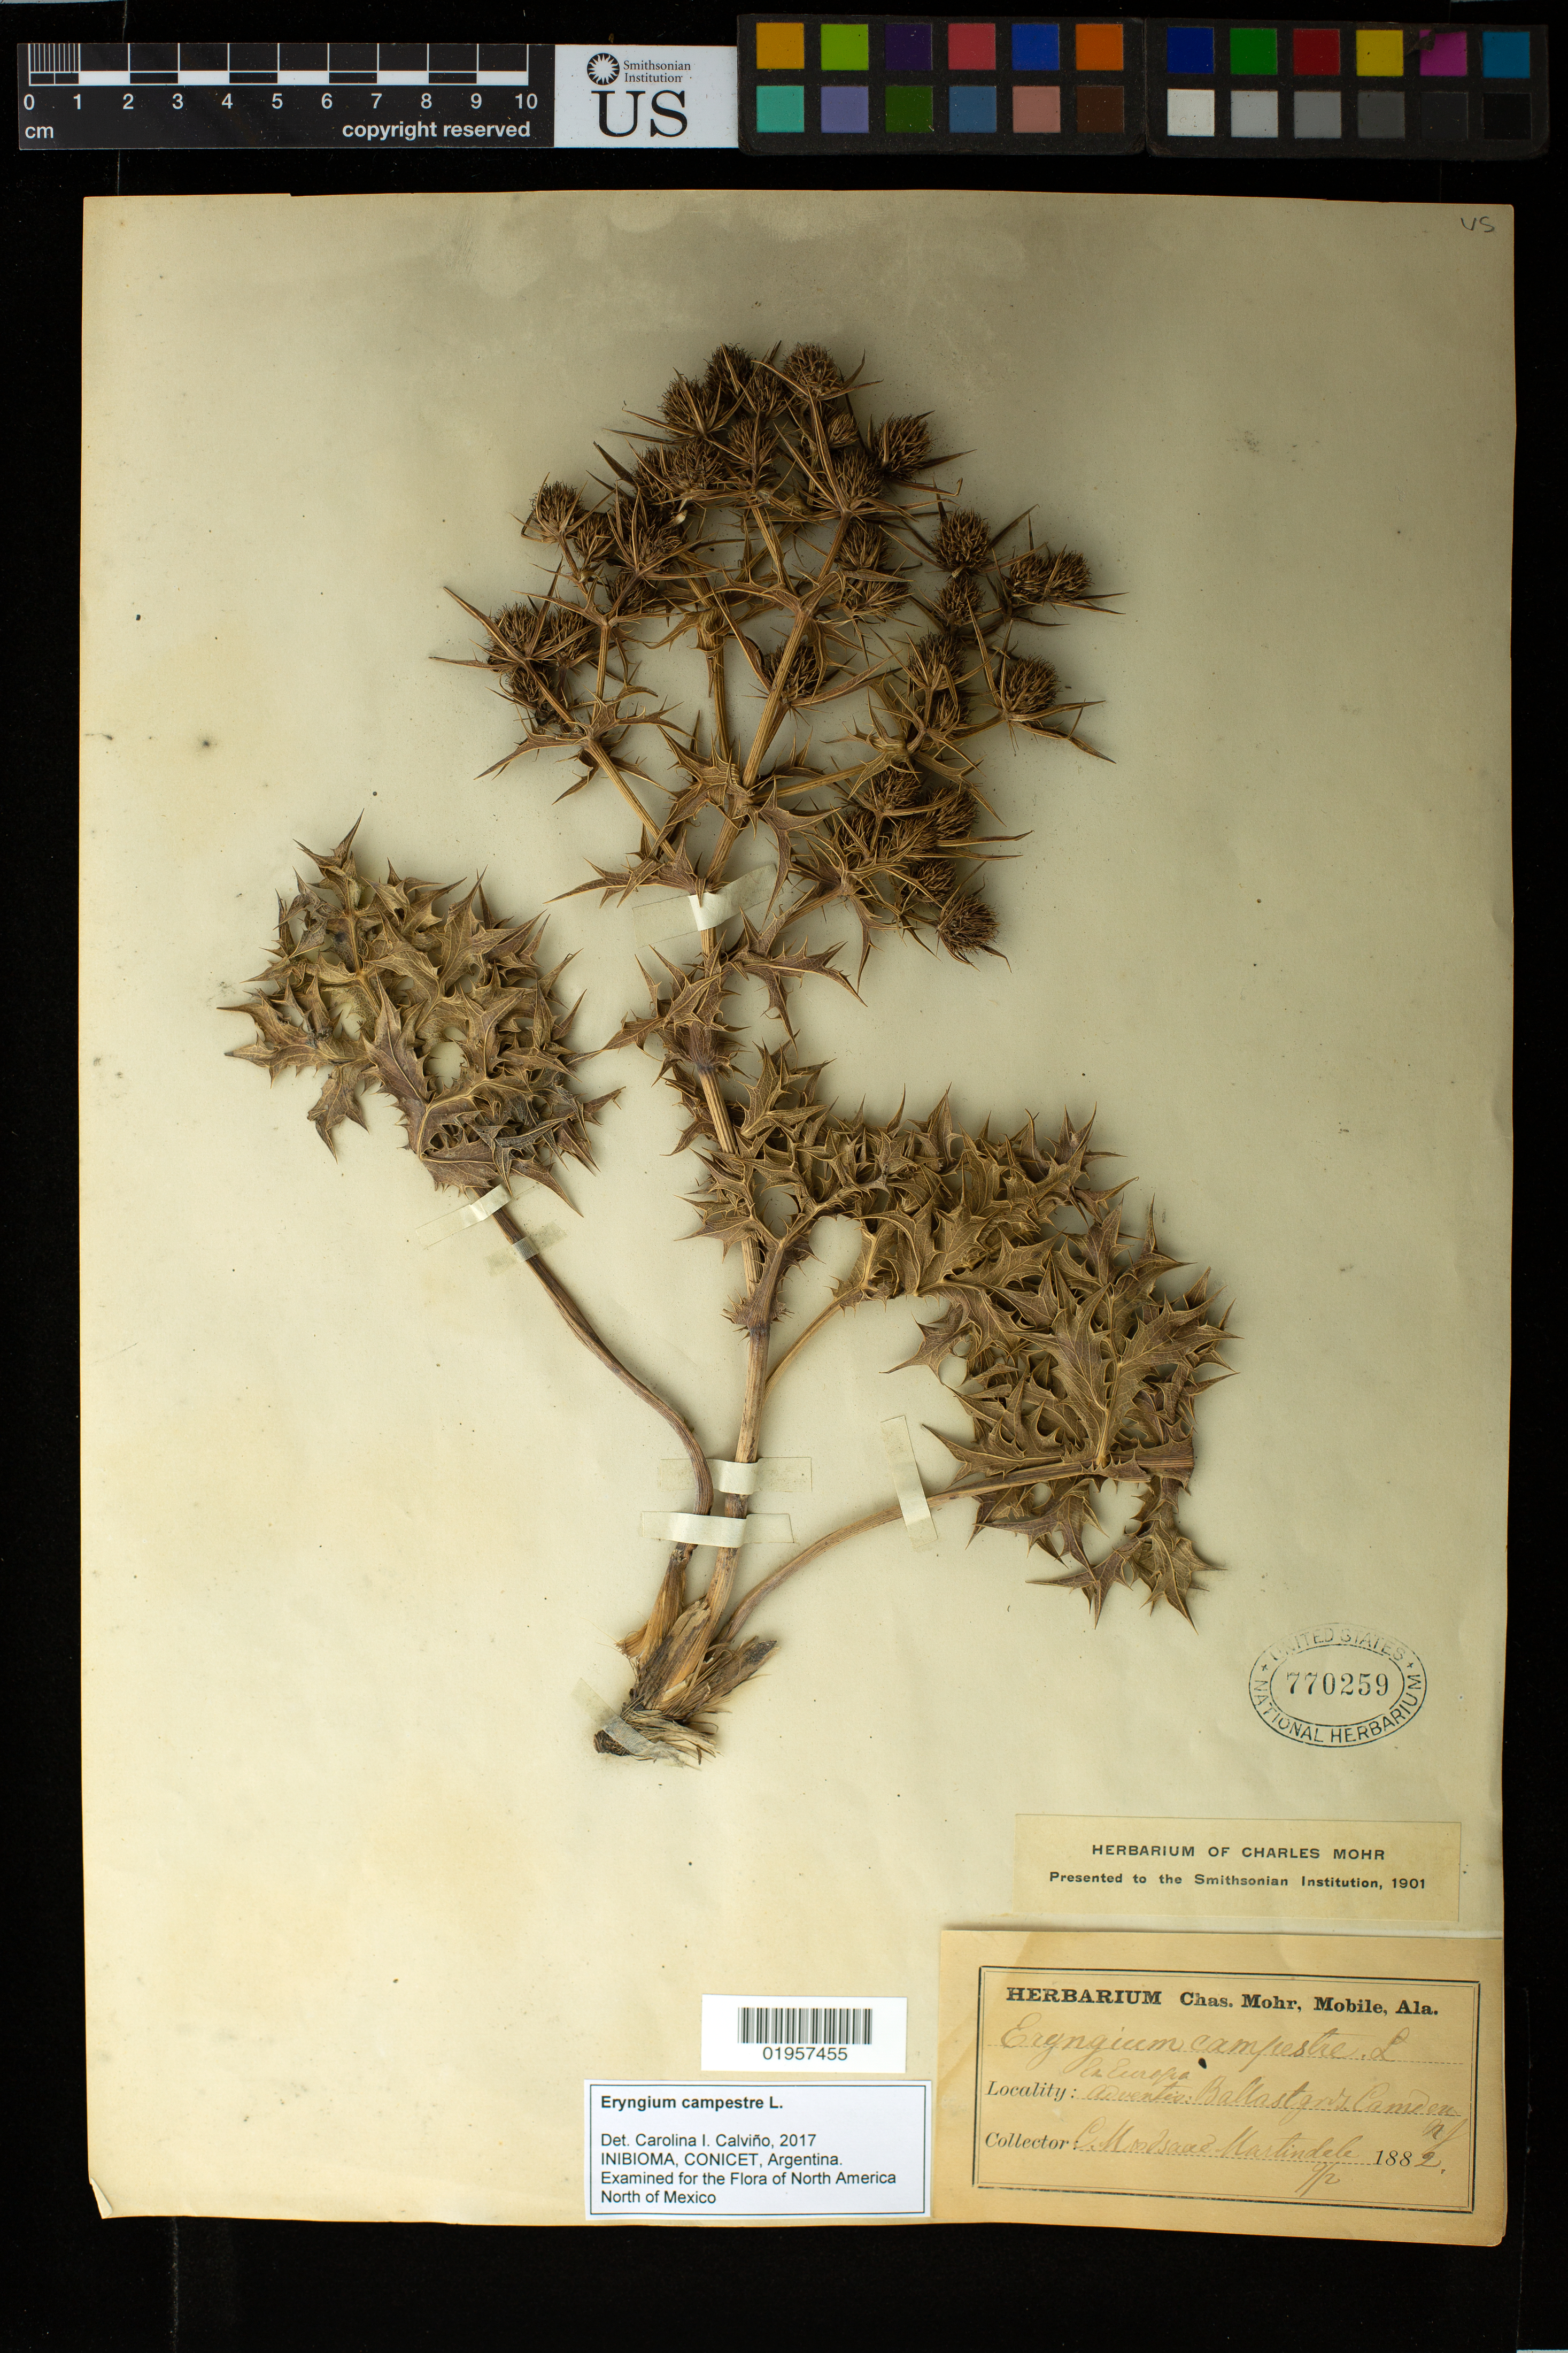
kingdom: Plantae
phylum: Tracheophyta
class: Magnoliopsida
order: Apiales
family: Apiaceae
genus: Eryngium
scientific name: Eryngium campestre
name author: L.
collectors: I. C. Martindale & I. Martindale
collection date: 1882-09-02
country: United States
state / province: New Jersey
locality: Advent. Ballast gr. Camden.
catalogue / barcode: US 770259